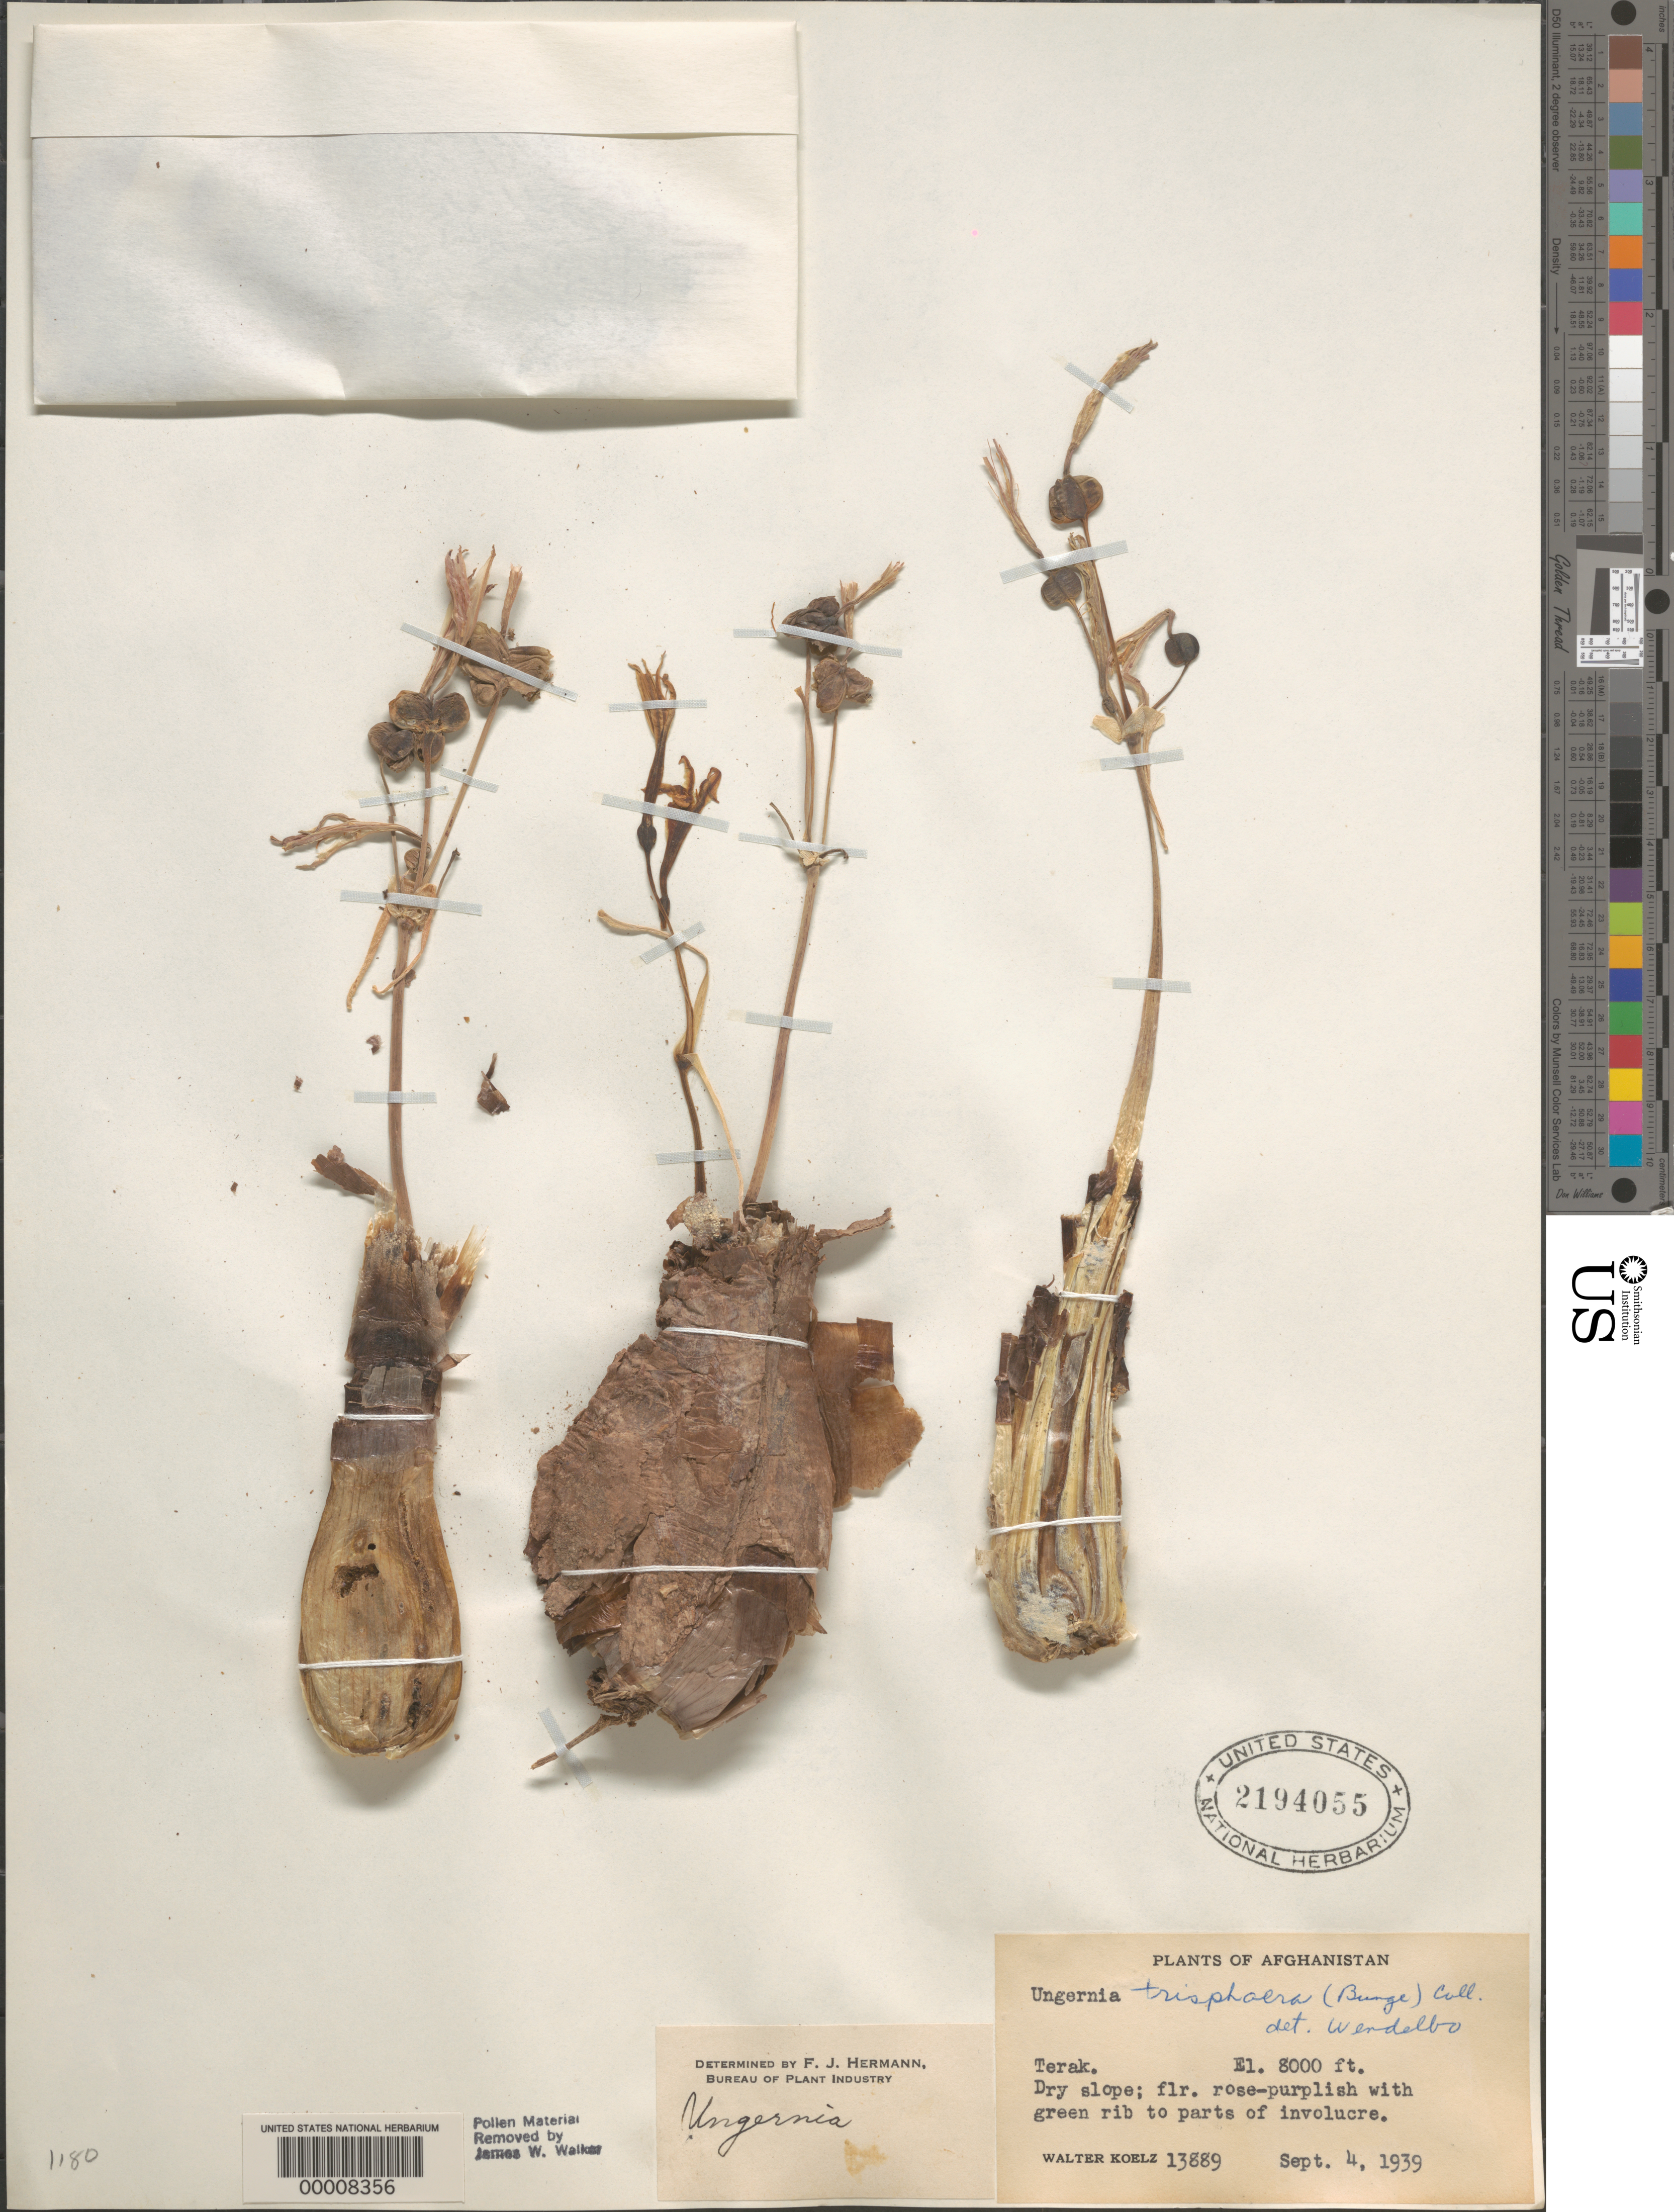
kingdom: Plantae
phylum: Tracheophyta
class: Liliopsida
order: Asparagales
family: Amaryllidaceae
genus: Ungernia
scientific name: Ungernia trisphaera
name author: Bunge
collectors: W. N. Koelz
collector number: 13889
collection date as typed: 04 Sep 1939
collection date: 1939-09-04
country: Afghanistan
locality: Terak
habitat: Dry slope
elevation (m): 2438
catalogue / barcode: US 2194055